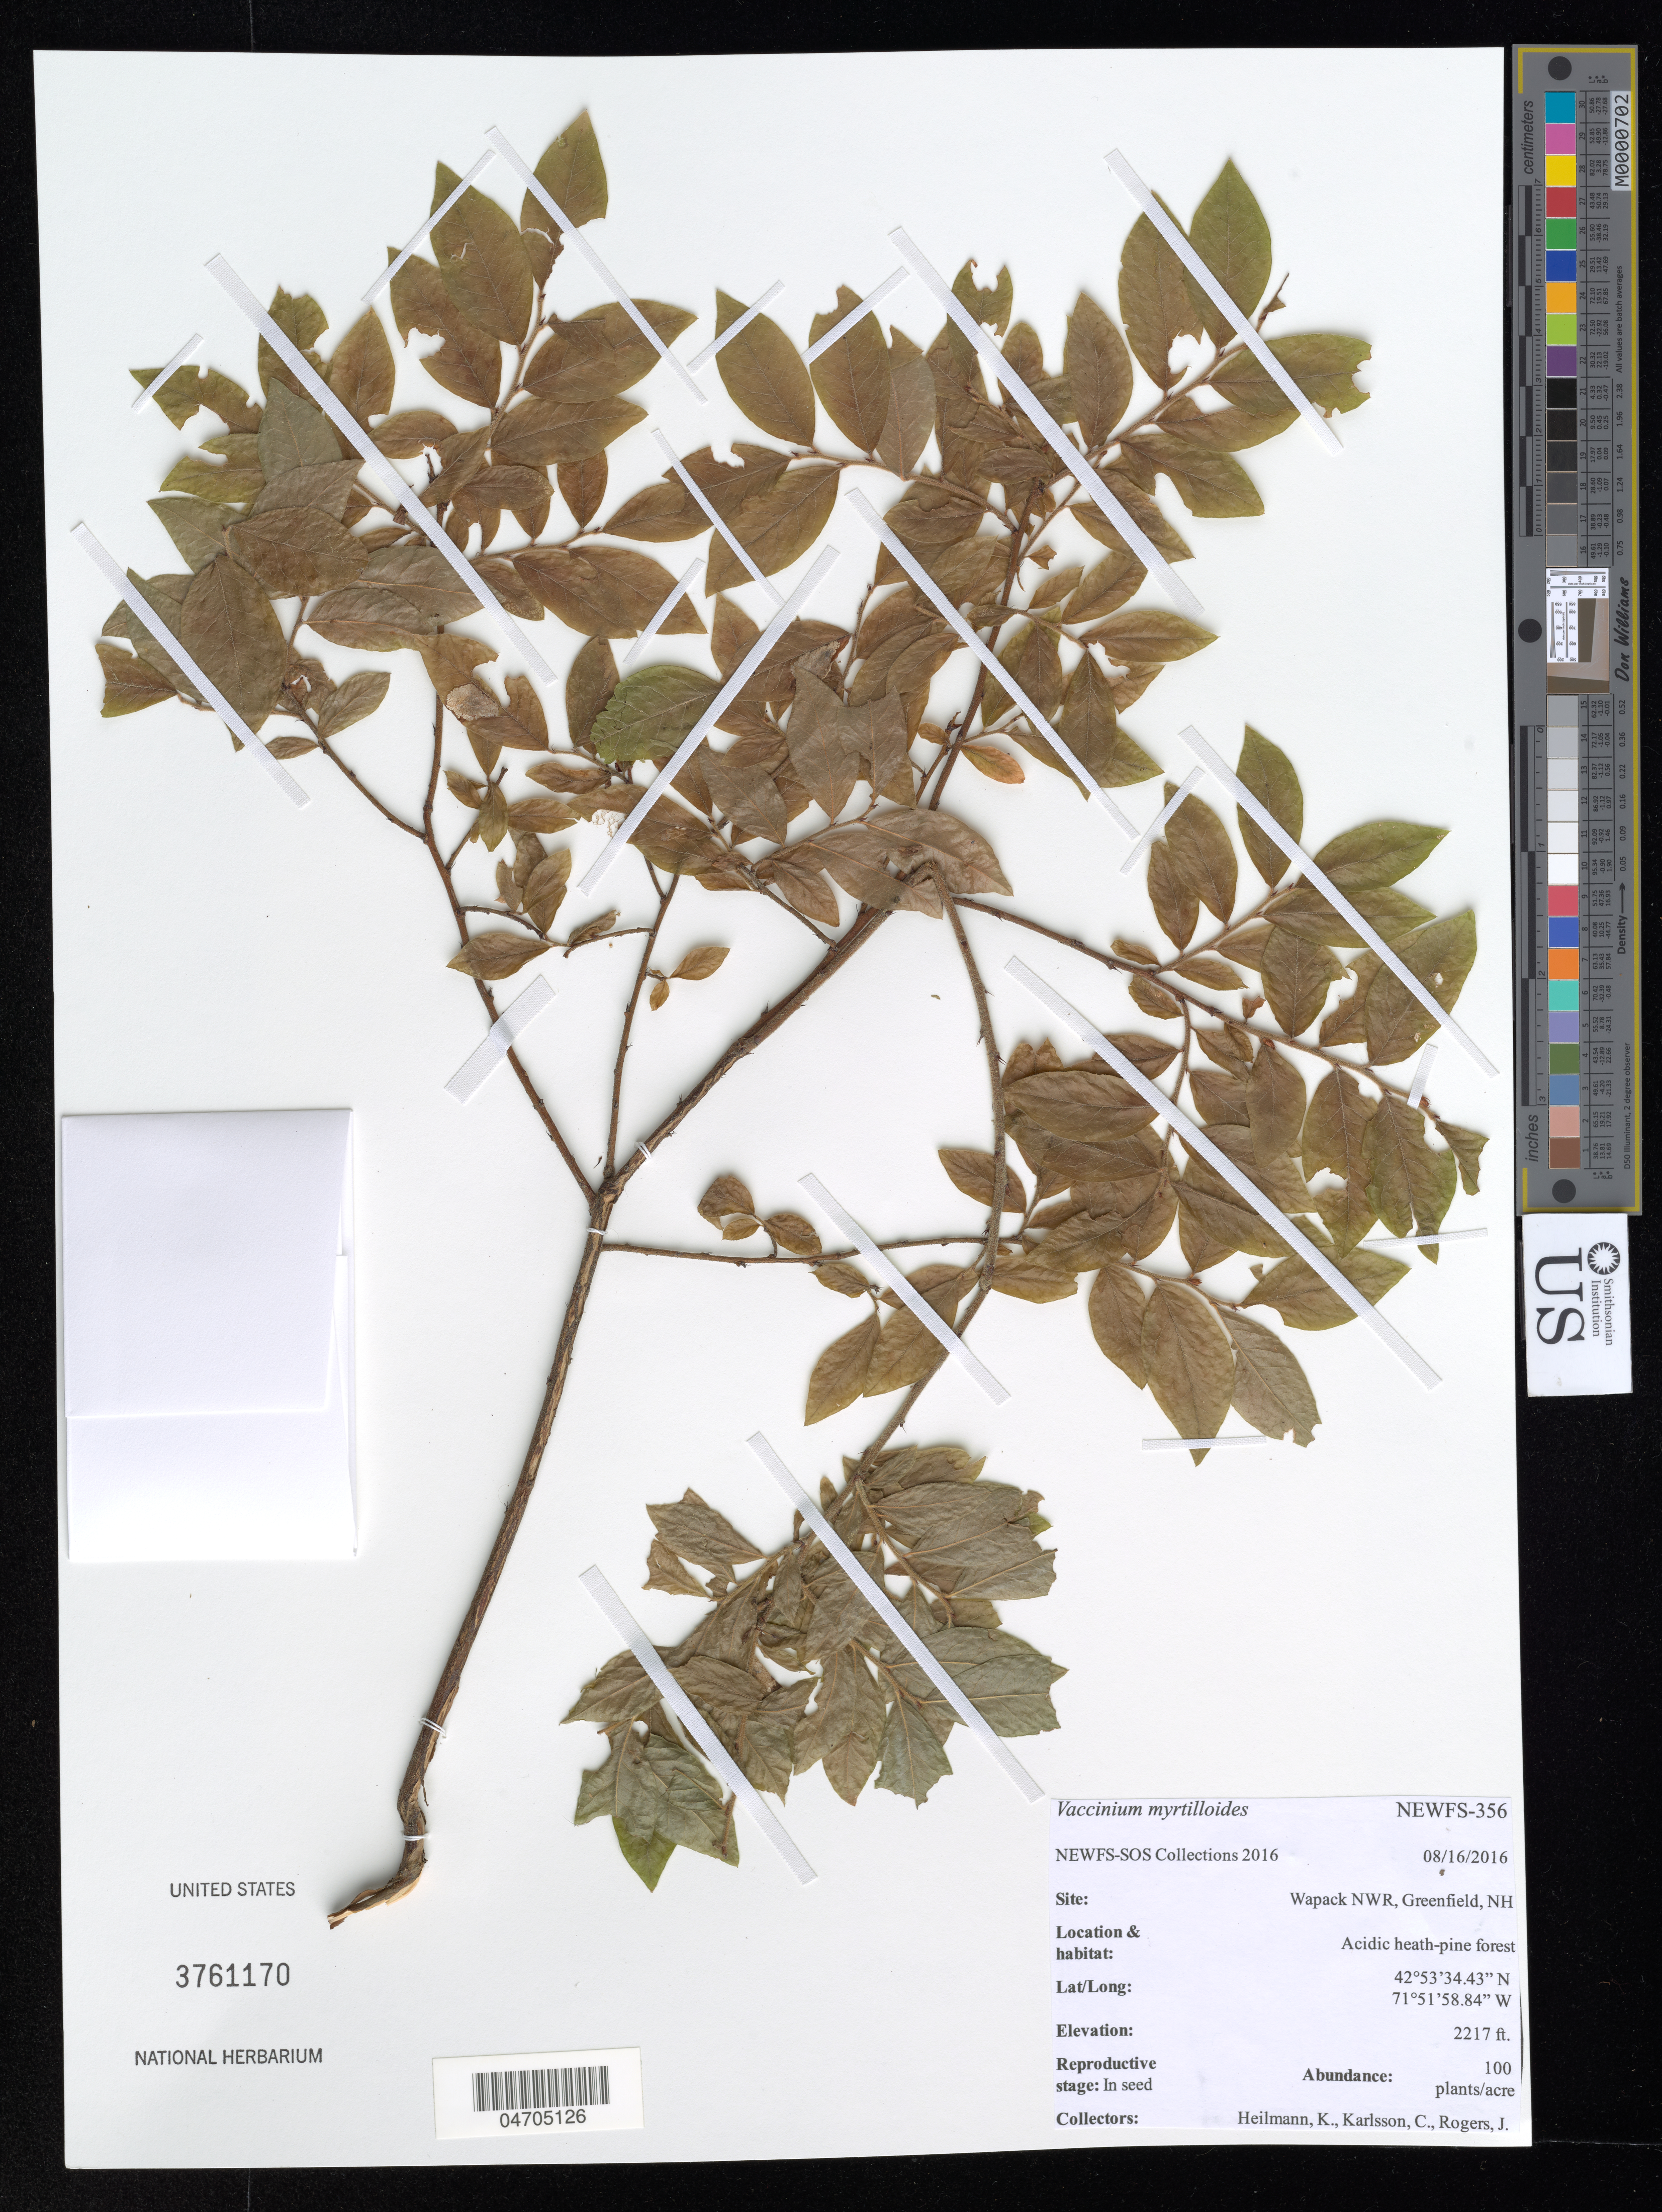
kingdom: Plantae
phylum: Tracheophyta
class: Magnoliopsida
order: Ericales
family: Ericaceae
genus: Vaccinium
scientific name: Vaccinium myrtilloides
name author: Michx.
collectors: K. Heilmann, K. Karlsson & J. Rogers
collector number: NEWFS-356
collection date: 2016-08-16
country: United States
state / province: New Hampshire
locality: Site: Wapack NWR, Greenfield, NH.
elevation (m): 676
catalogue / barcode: US 3761170